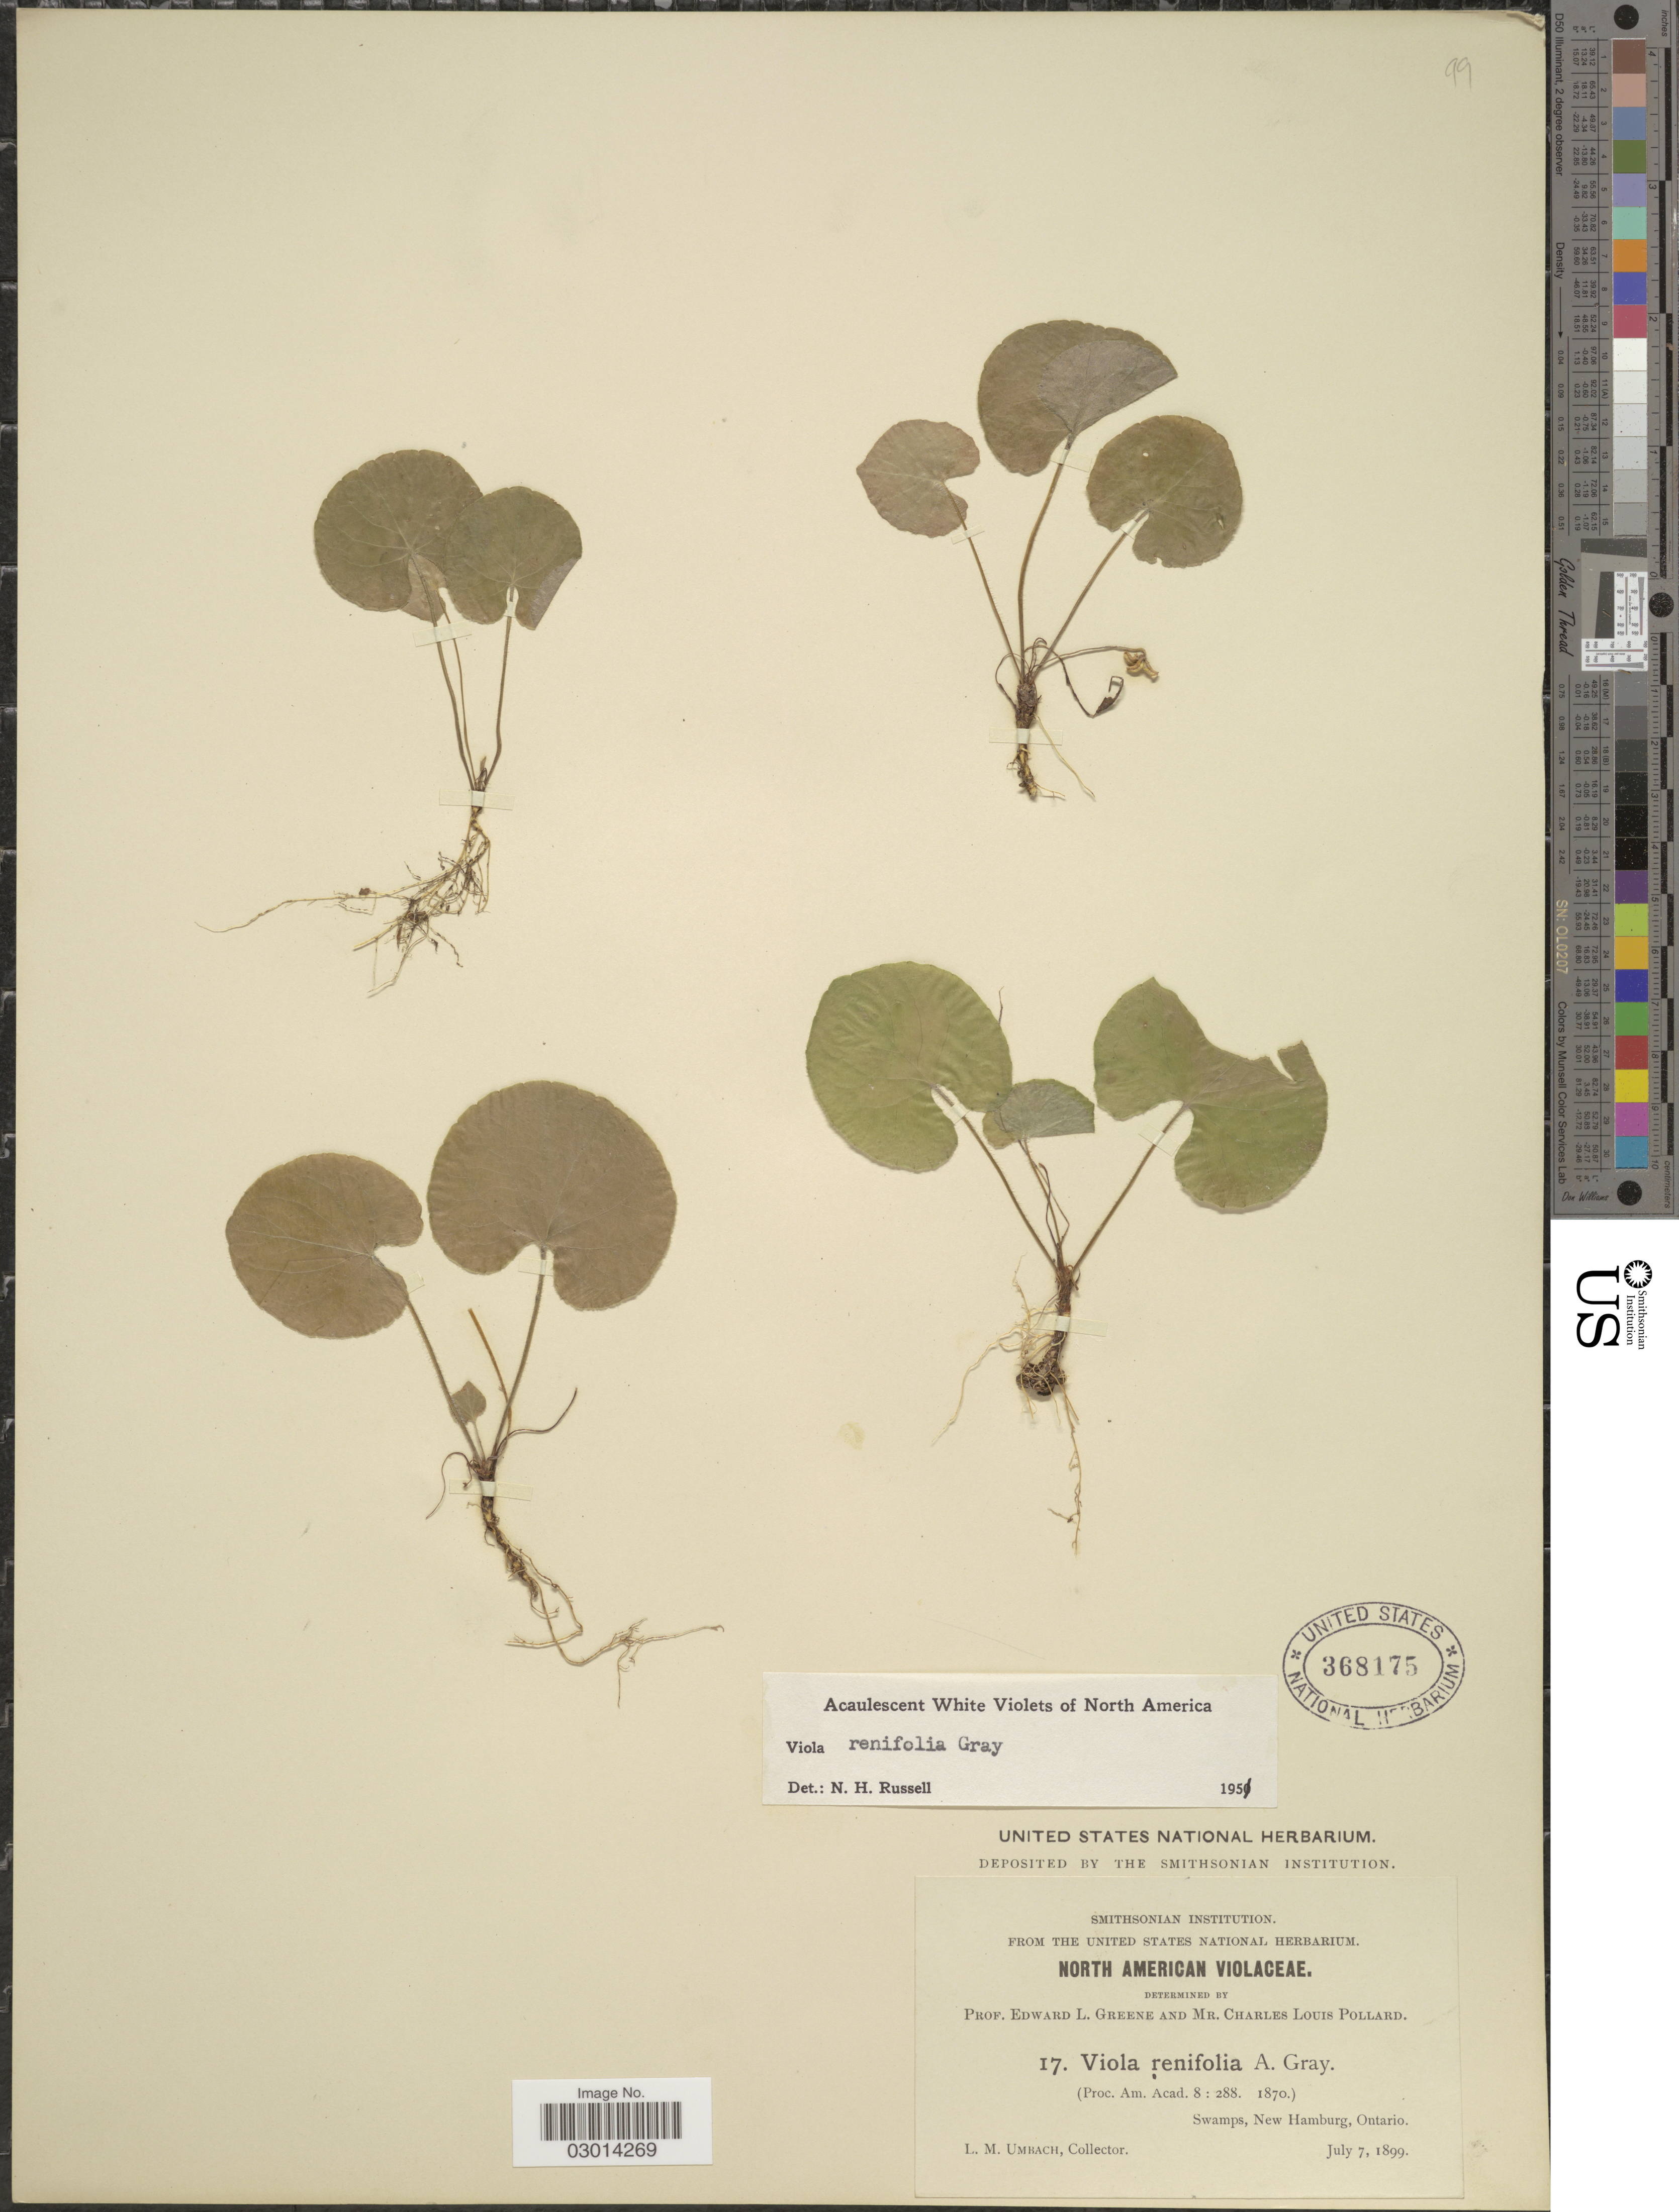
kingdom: Plantae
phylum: Tracheophyta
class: Magnoliopsida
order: Malpighiales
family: Violaceae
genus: Viola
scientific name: Viola renifolia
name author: A. Gray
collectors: L. M. Umbach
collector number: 17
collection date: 1899-07-07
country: Canada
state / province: Ontario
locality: Swamps, New Hamburg.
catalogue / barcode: US 368175